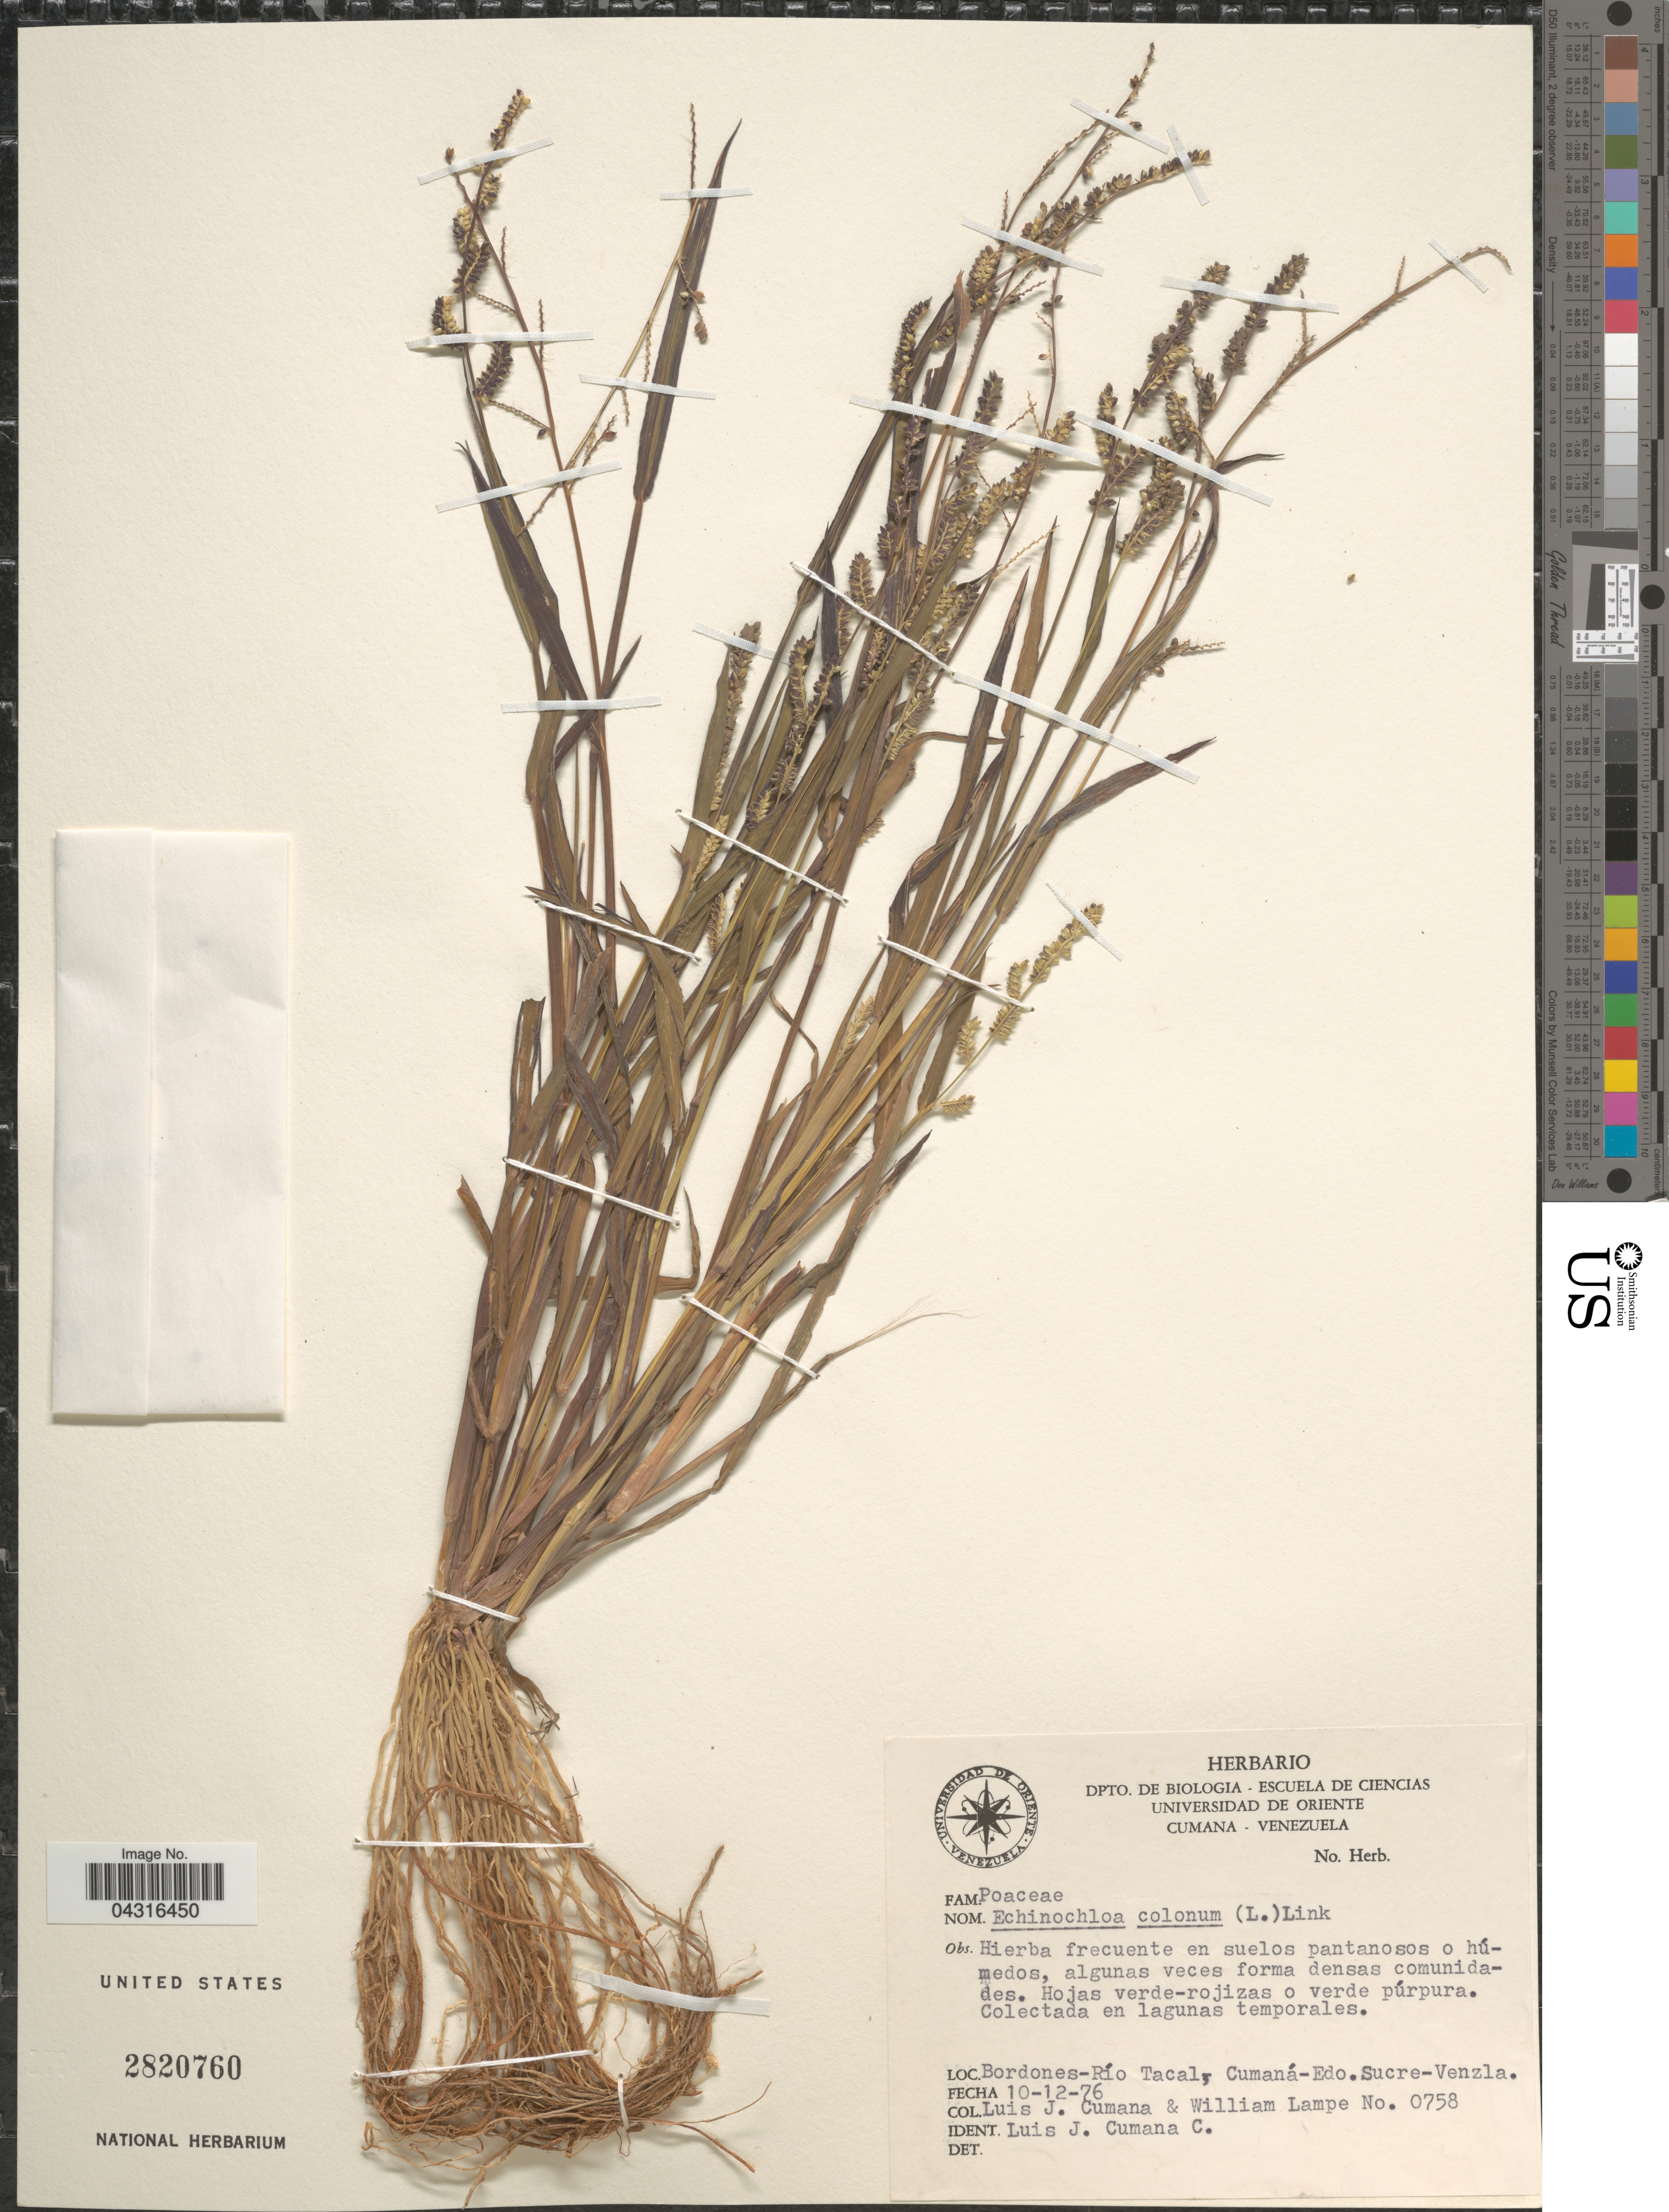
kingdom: Plantae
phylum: Tracheophyta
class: Liliopsida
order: Poales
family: Poaceae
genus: Echinochloa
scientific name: Echinochloa colona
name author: (L.) Link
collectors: L. Cumana & W. Lampe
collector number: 0758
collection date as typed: Transcribed d/m/y: 10/12/76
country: Venezuela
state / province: Sucre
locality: Bordones- Río Tacal, Cumaná.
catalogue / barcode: US 2820760